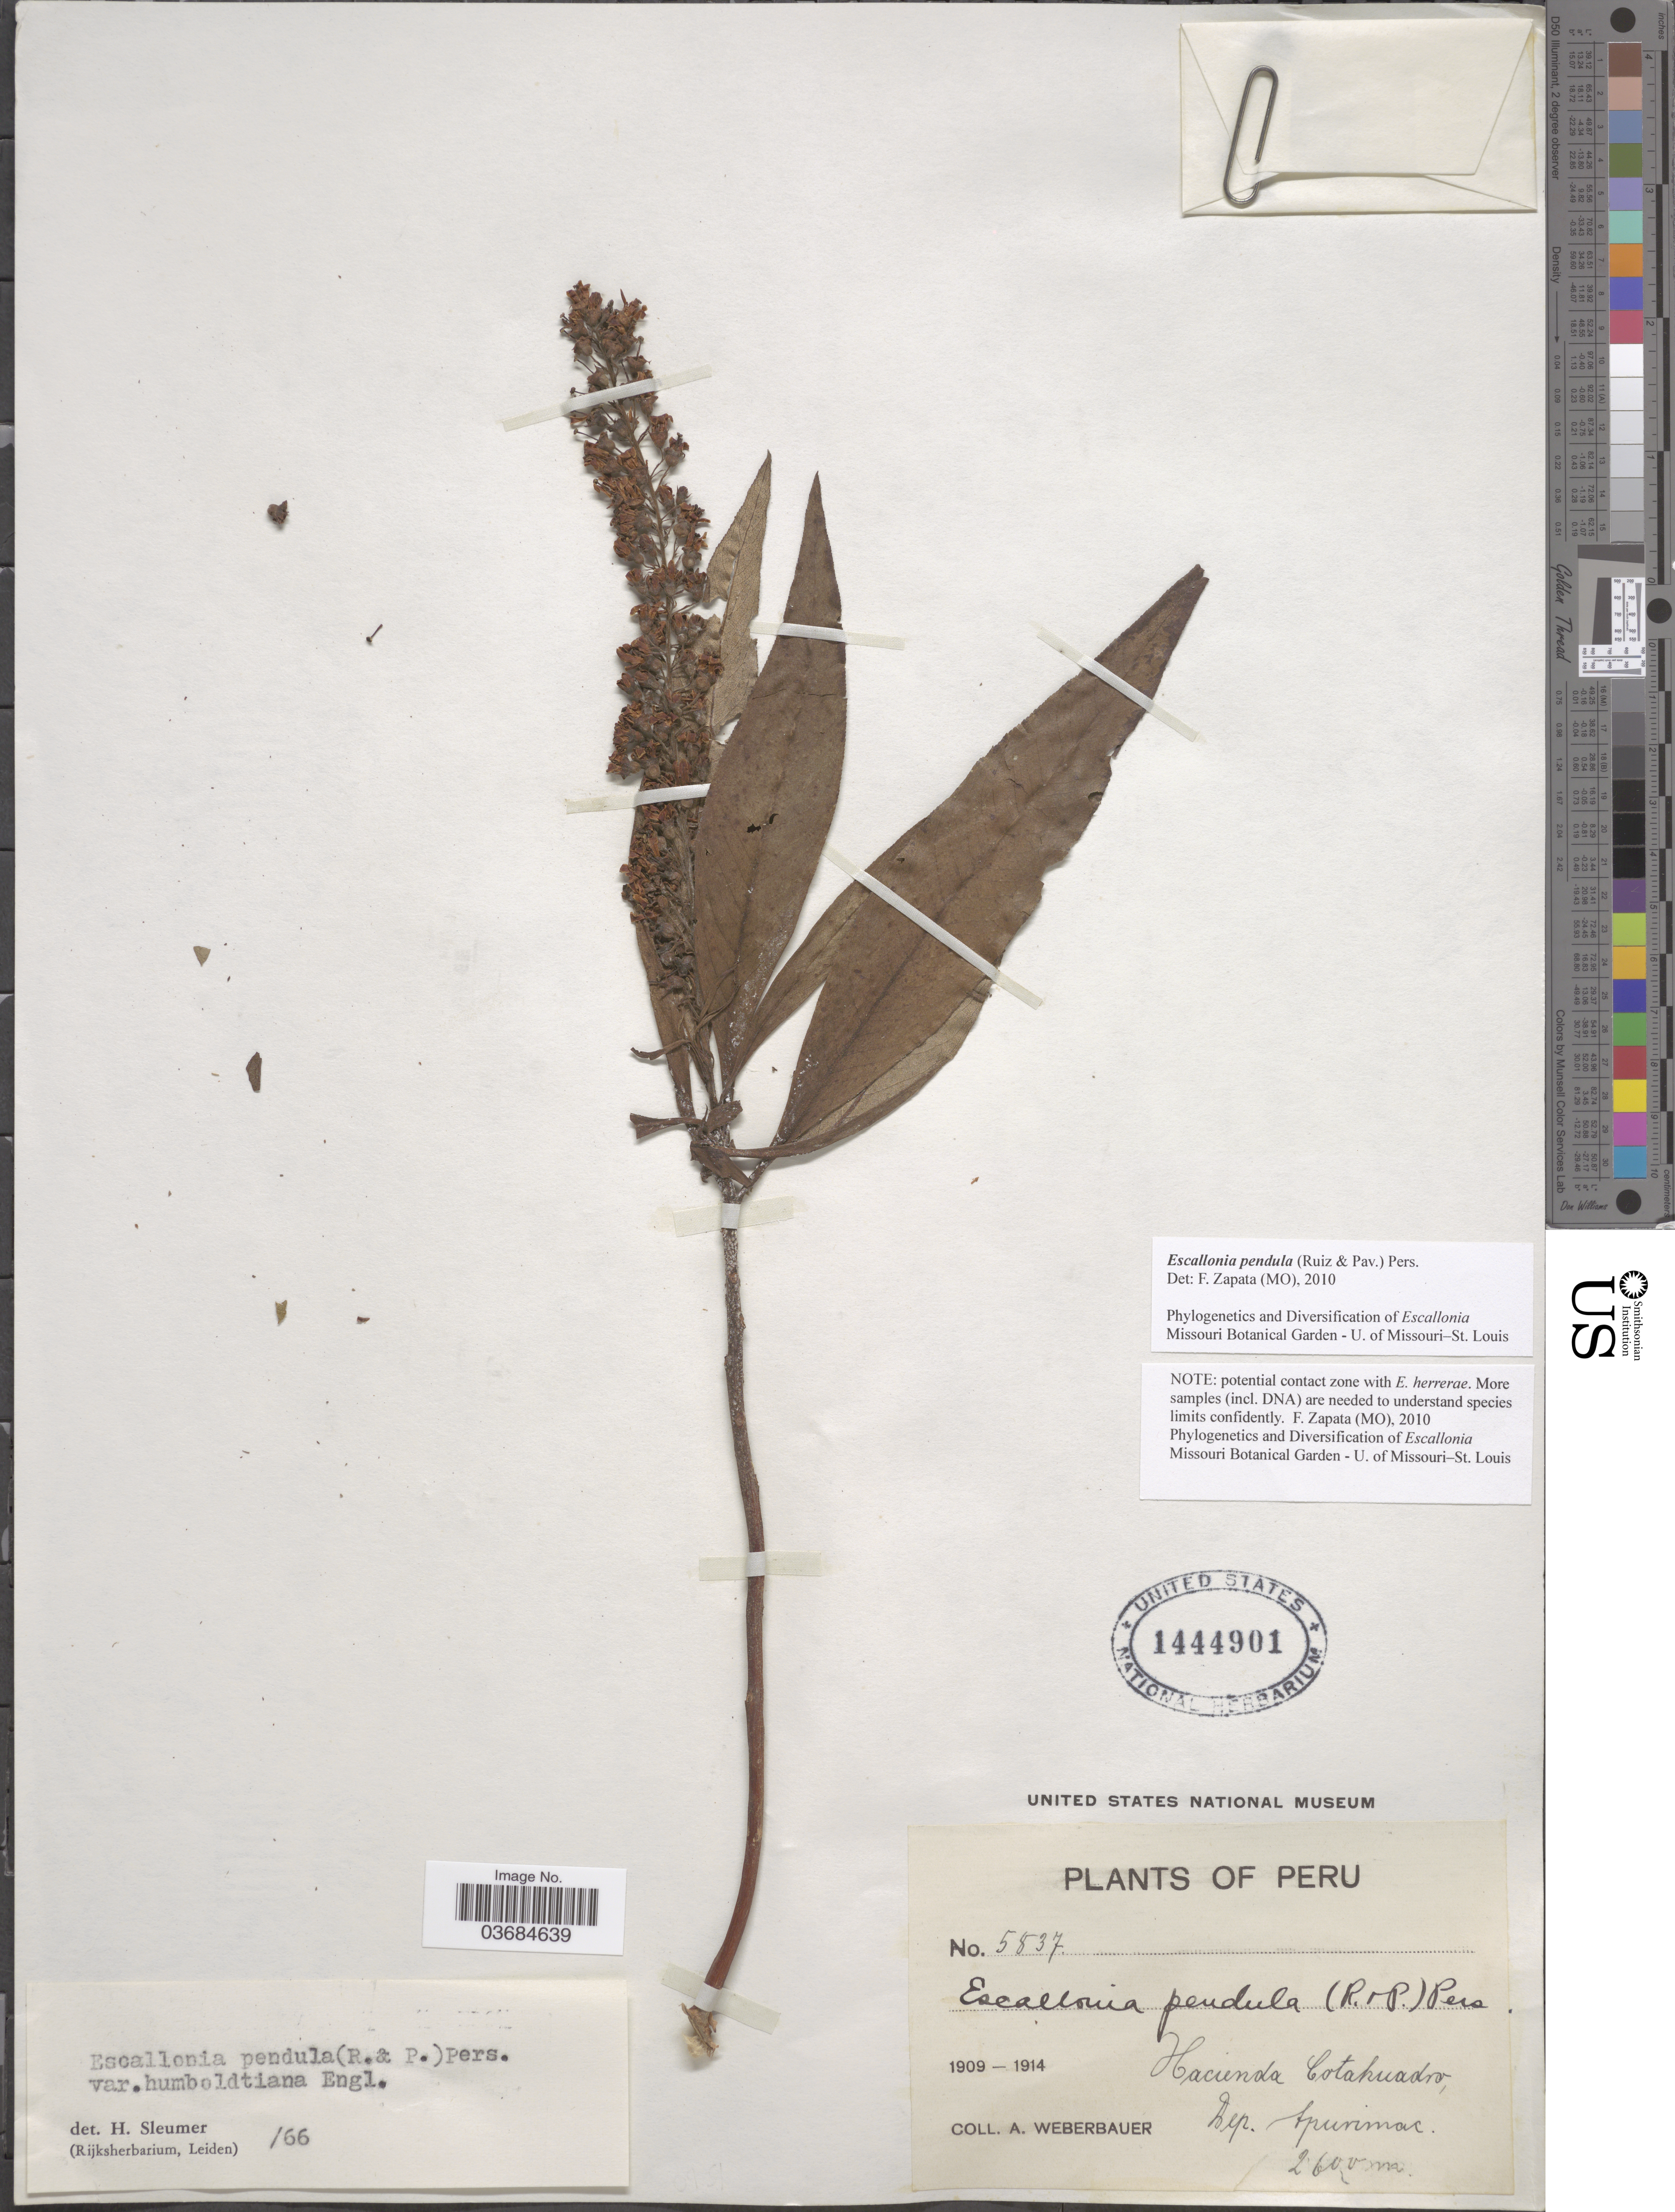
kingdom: Plantae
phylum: Tracheophyta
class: Magnoliopsida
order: Escalloniales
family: Escalloniaceae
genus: Escallonia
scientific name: Escallonia pendula var. pendula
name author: (Ruiz & Pav.) Pers.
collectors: A. Weberbauer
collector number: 5837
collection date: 1909/1914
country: Peru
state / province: Apurímac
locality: Hacienda Cotahuadro, Dep. Apurimac.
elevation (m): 2600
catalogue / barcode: US 1444901